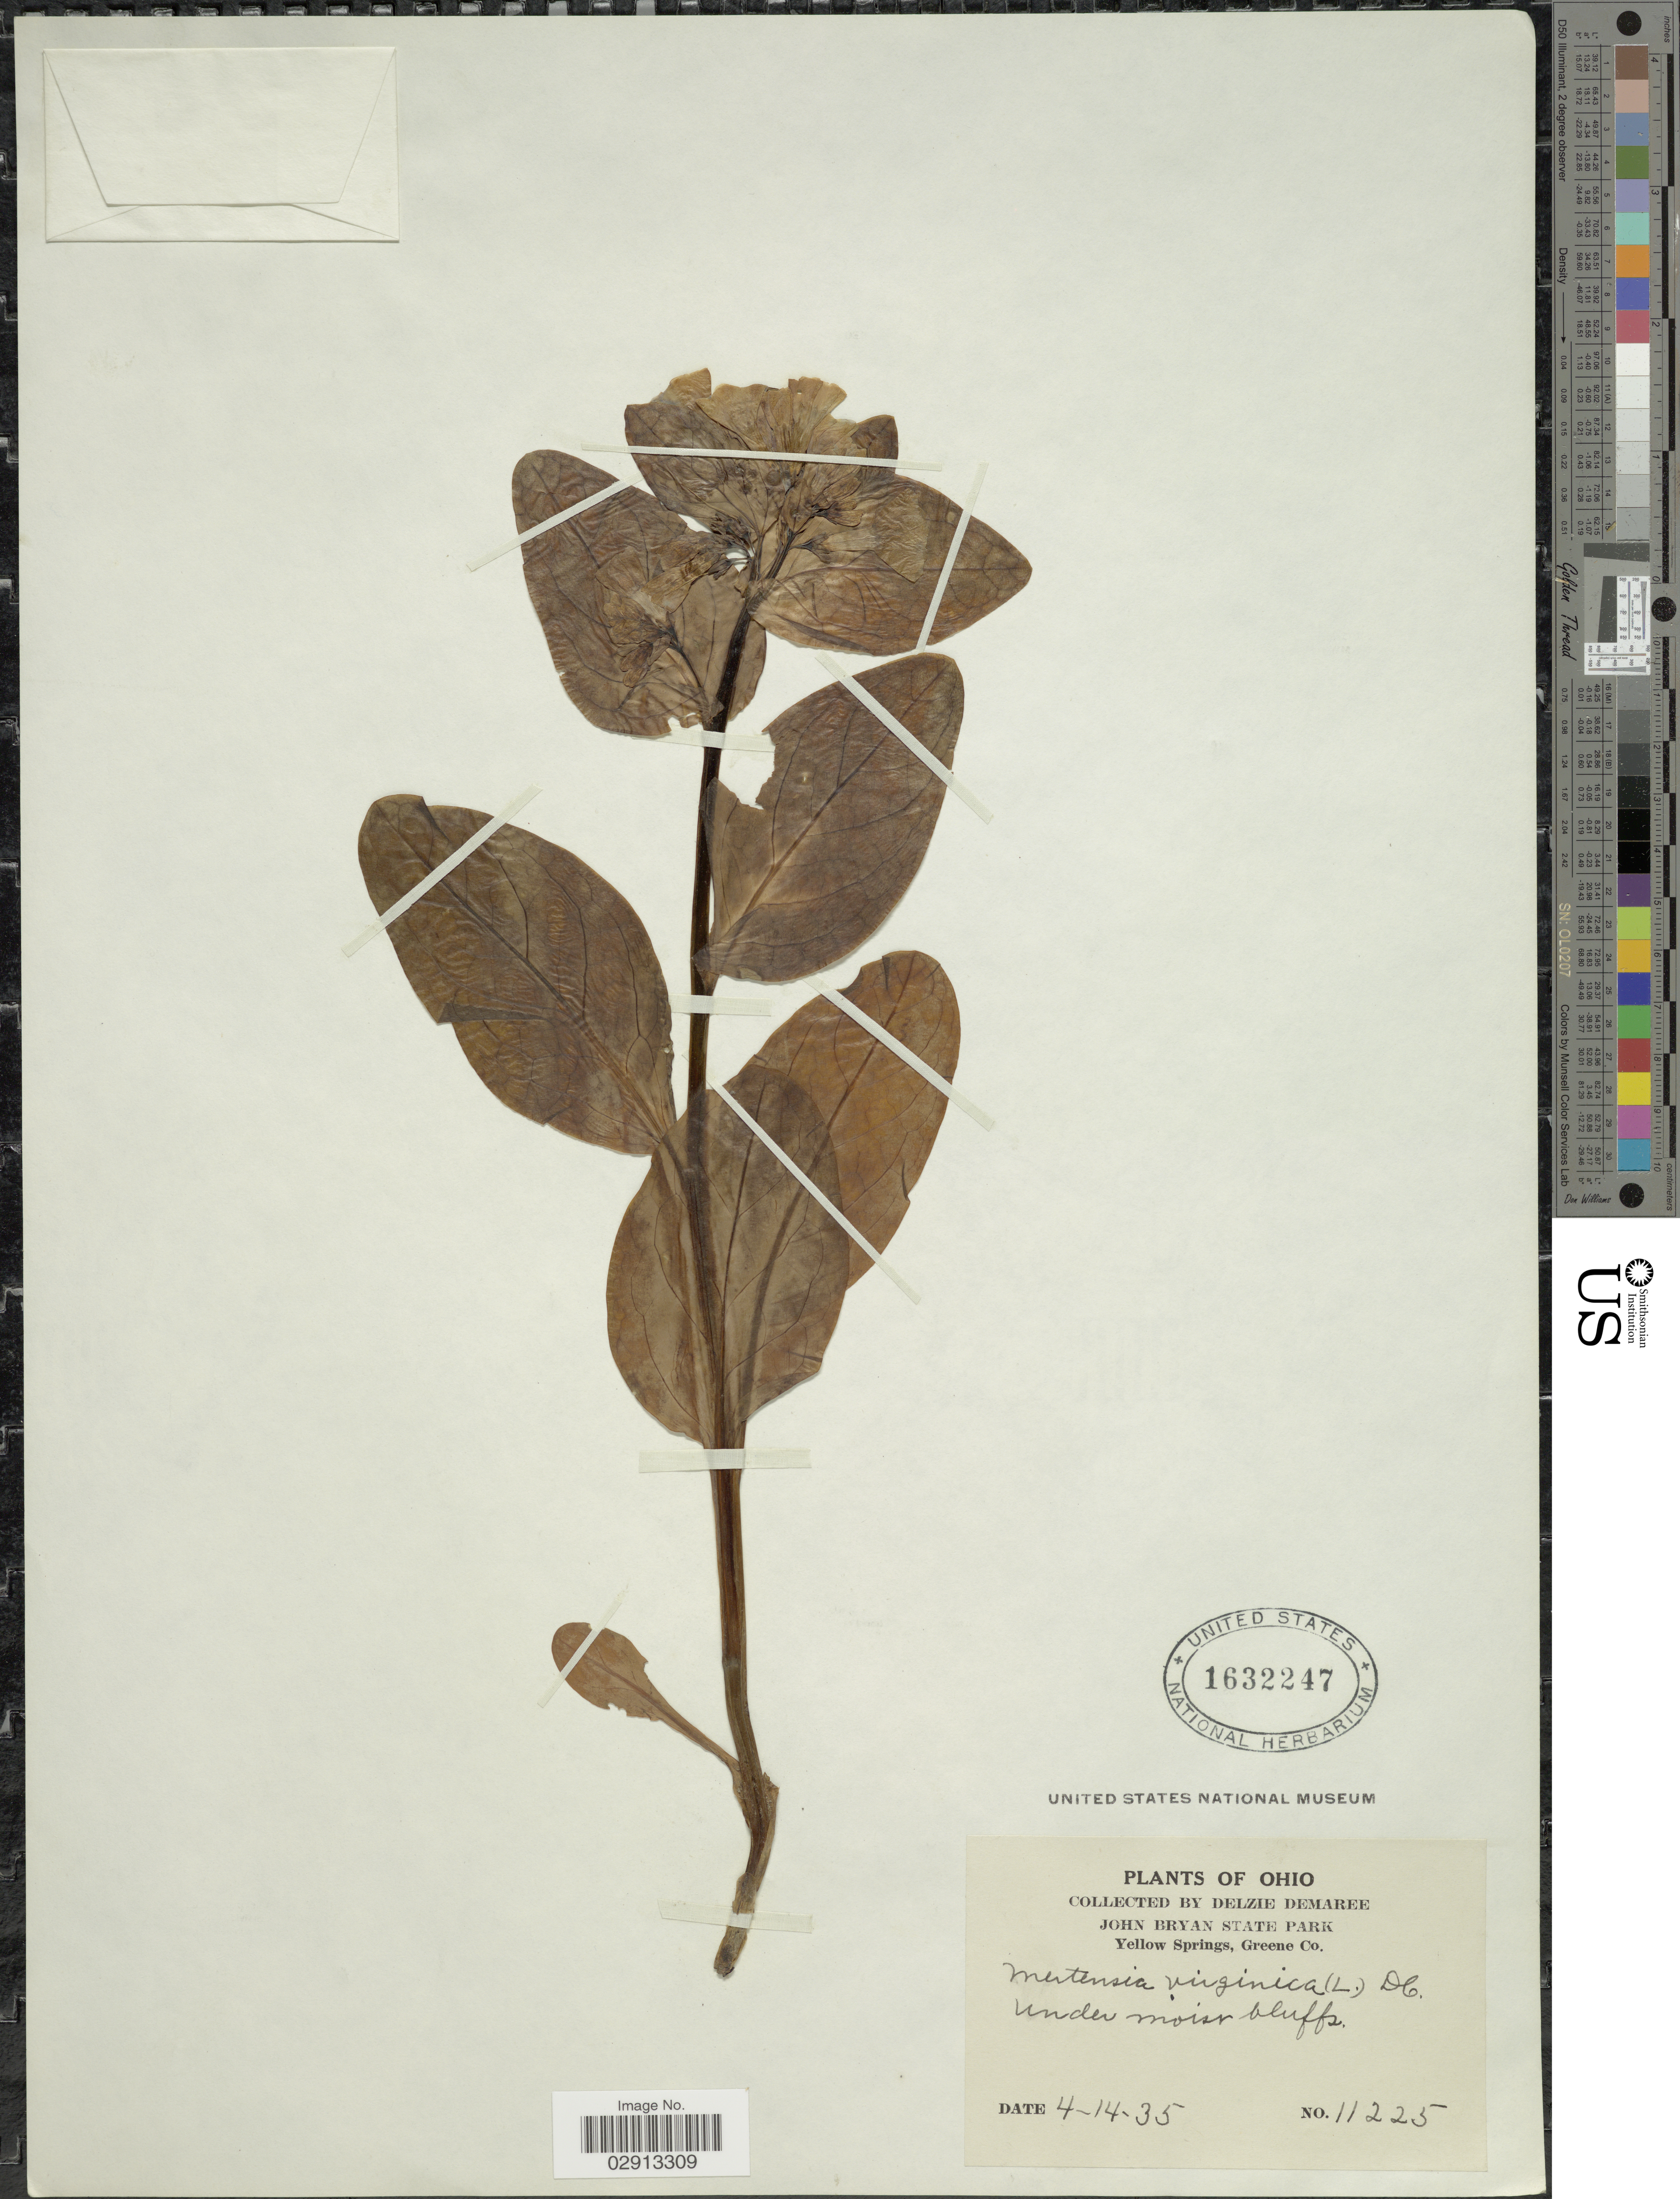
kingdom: Plantae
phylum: Tracheophyta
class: Magnoliopsida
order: Boraginales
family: Boraginaceae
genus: Mertensia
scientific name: Mertensia virginica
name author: (L.) Pers. ex Link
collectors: D. Demaree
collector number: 11225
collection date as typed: Transcribed d/m/y: 14/4/35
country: United States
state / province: Ohio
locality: Yellow Springs, Greene Co. Under moist bluffs.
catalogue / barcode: US 1632247